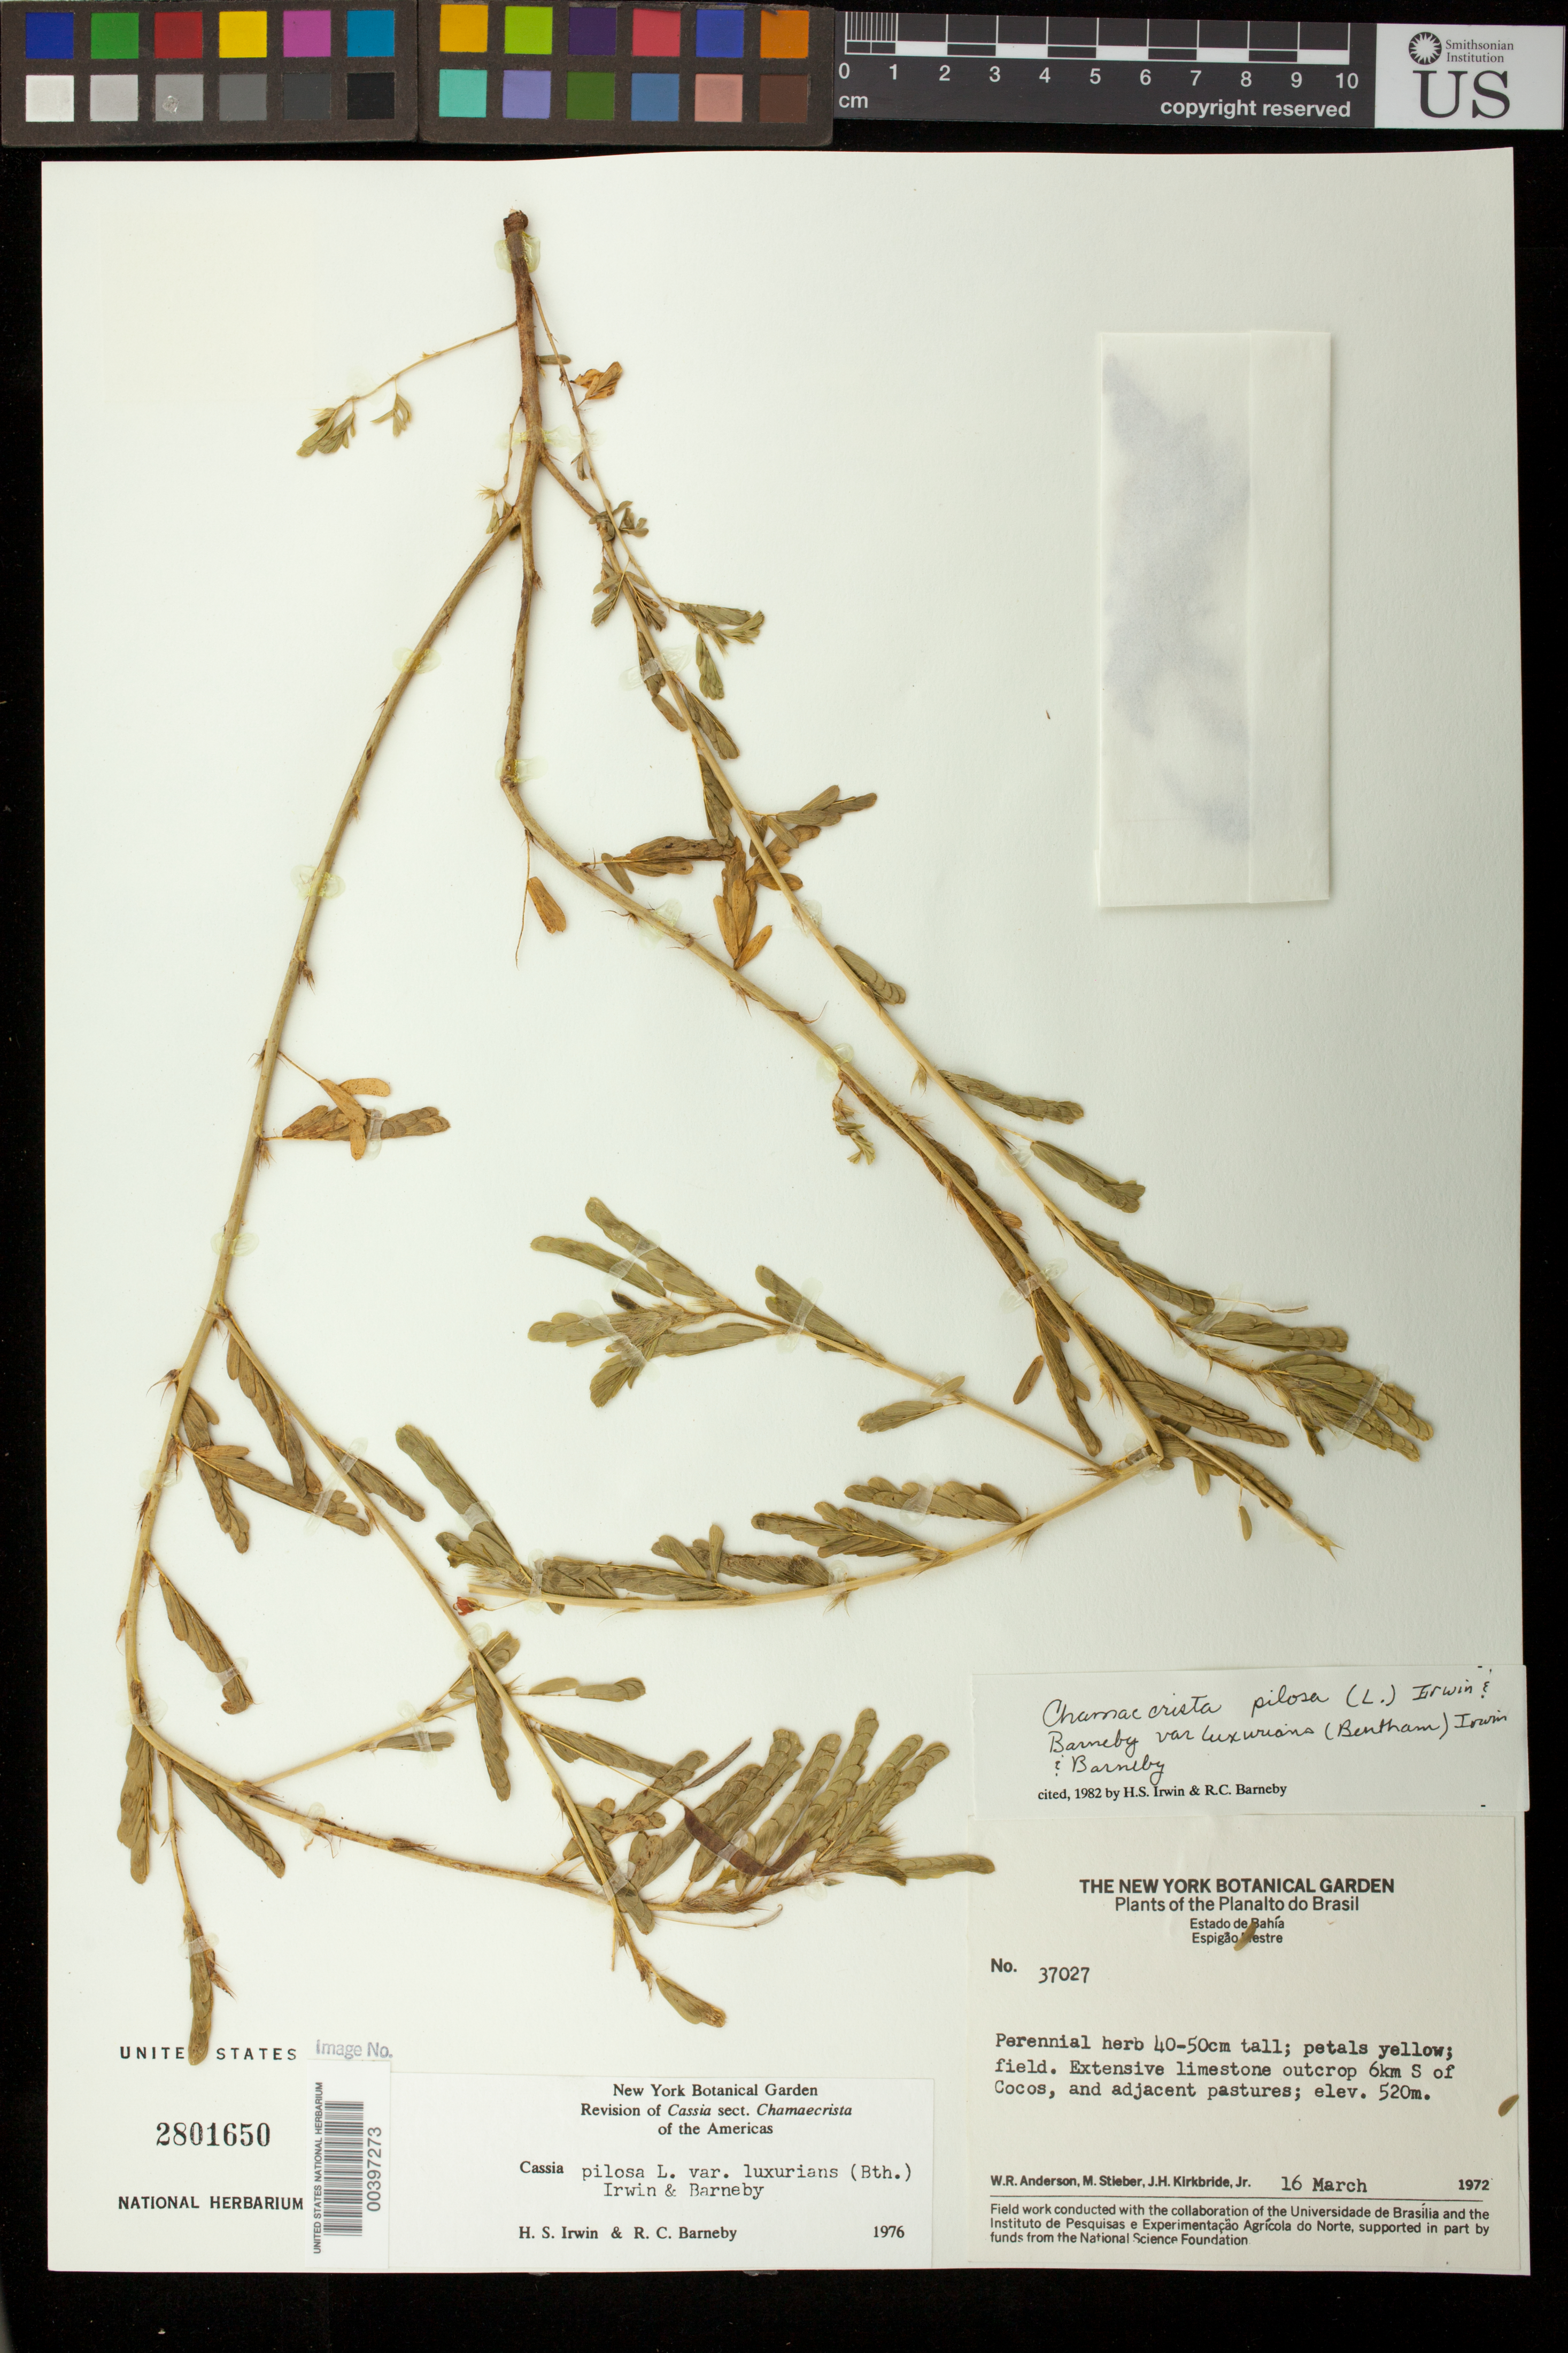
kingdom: Plantae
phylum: Tracheophyta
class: Magnoliopsida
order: Fabales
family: Fabaceae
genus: Chamaecrista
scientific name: Chamaecrista pilosa var. luxurians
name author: (Benth.) H.S. Irwin & Barneby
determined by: Irwin, Howard S.; Barneby, R. C.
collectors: W. R. Anderson, M. T. Stieber & J. H. Kirkbride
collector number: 37027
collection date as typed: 16 Mar 1972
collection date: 1972-03-16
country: Brazil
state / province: Bahia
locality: Espigão Mestre, Extensive limestone outcrop 6km S of Cocos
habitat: Pastures, field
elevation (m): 520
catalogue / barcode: US 2801650